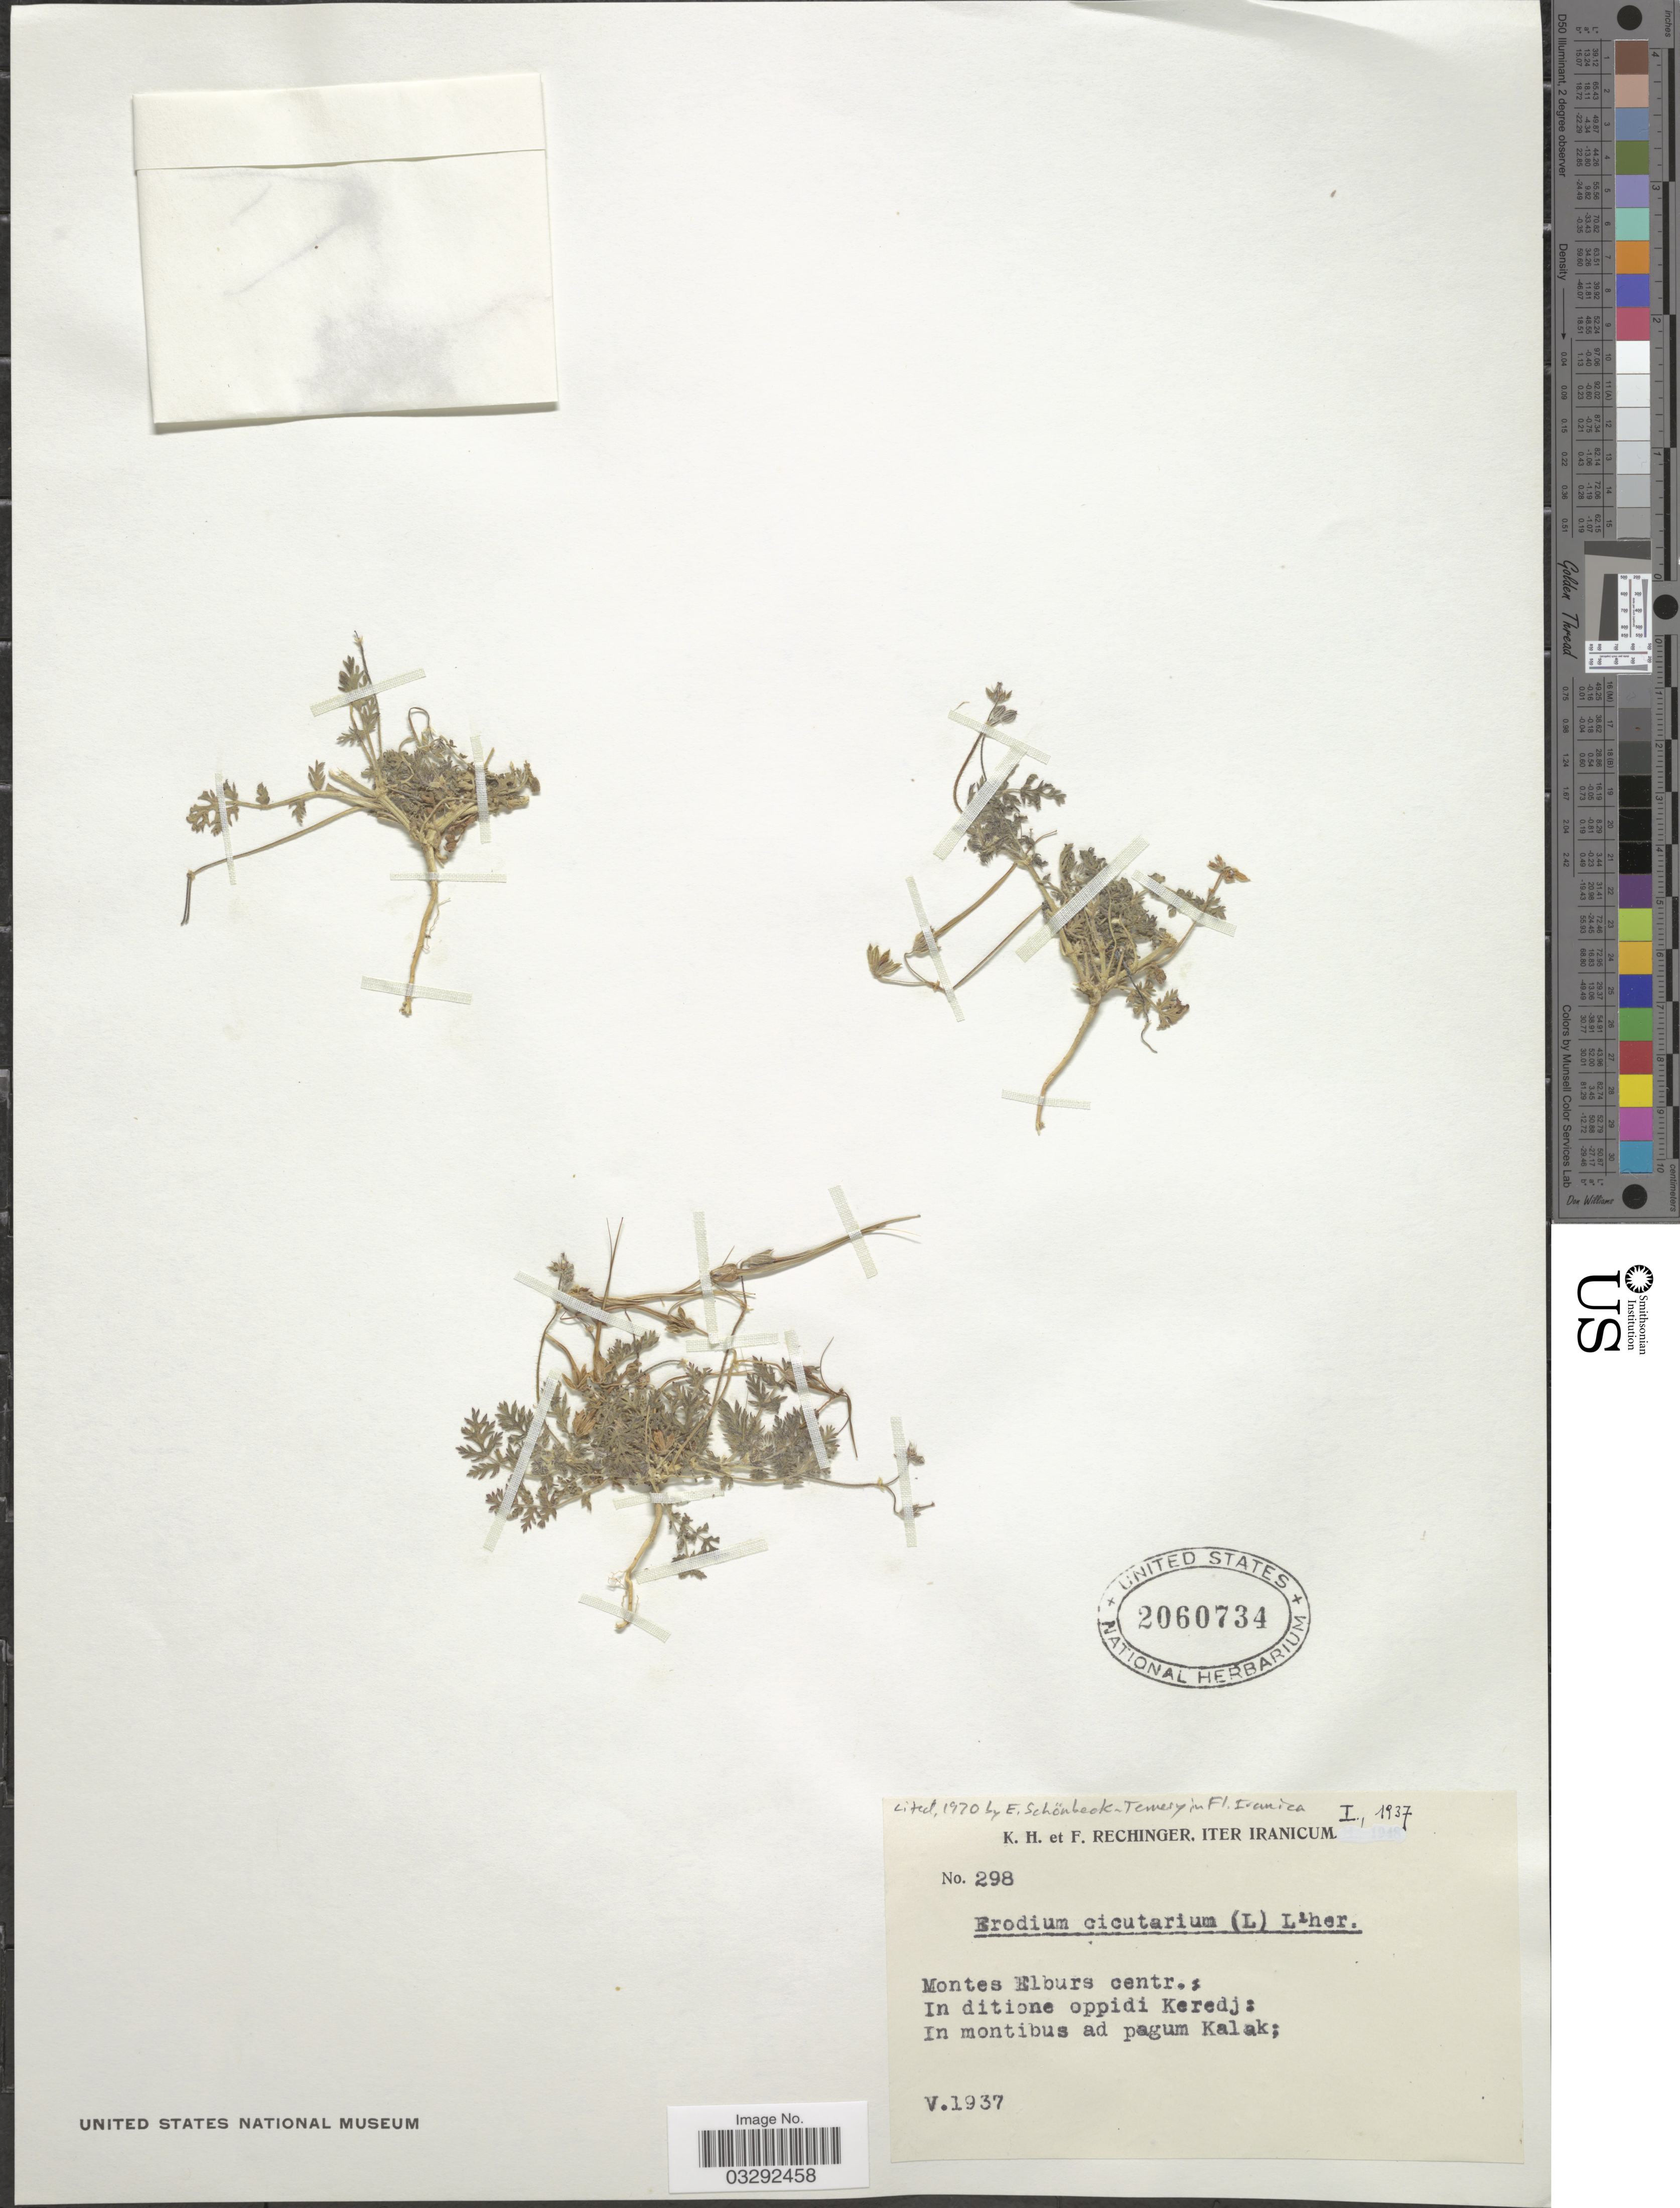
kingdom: Plantae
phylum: Tracheophyta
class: Magnoliopsida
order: Geraniales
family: Geraniaceae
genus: Erodium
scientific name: Erodium cicutarium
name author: (L.) L'Hér.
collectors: K. H. Rechinger & F. Rechinger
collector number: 298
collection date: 1937-05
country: Iran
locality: Montes Elburs centr.: In ditione oppidi Keredj: In montibus ad pagum Kalak.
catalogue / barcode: US 2060734